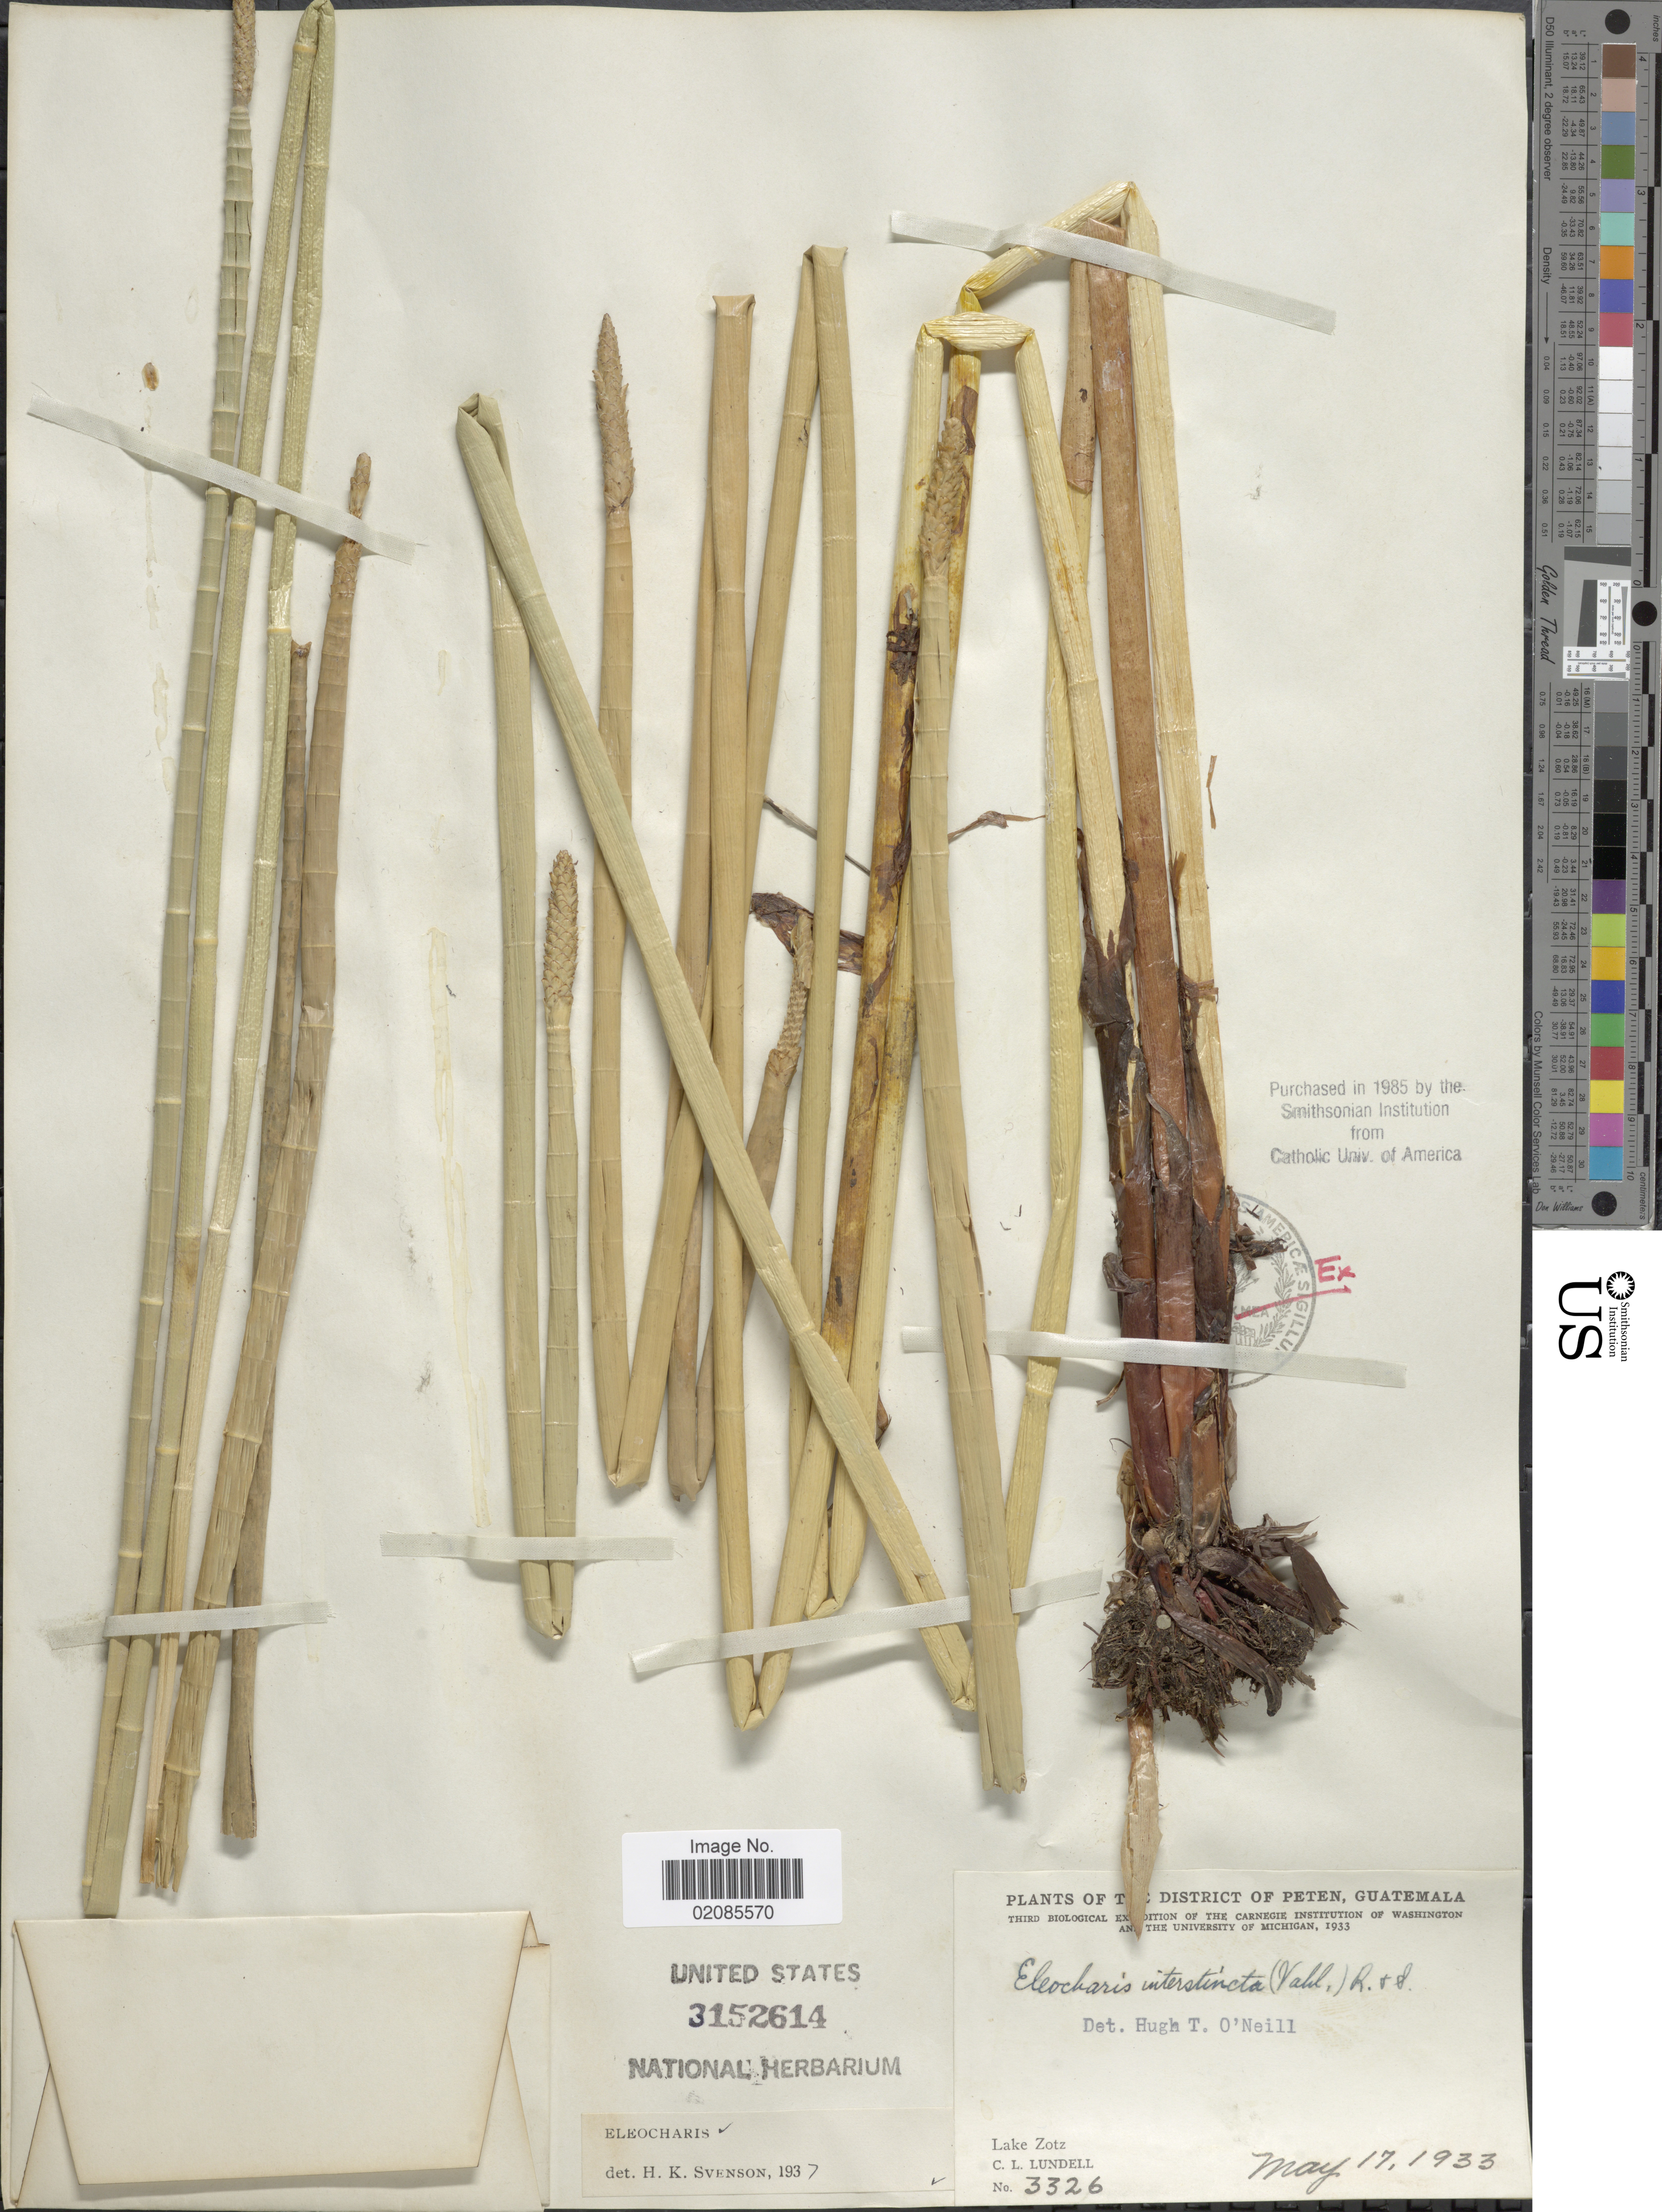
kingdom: Plantae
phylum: Tracheophyta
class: Liliopsida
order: Poales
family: Cyperaceae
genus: Eleocharis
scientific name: Eleocharis interstincta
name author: (Vahl) Roem. & Schult.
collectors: C. L. Lundell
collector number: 3326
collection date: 1933-05-17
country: Guatemala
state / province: El Petén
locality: Lake Zotz.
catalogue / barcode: US 3152614